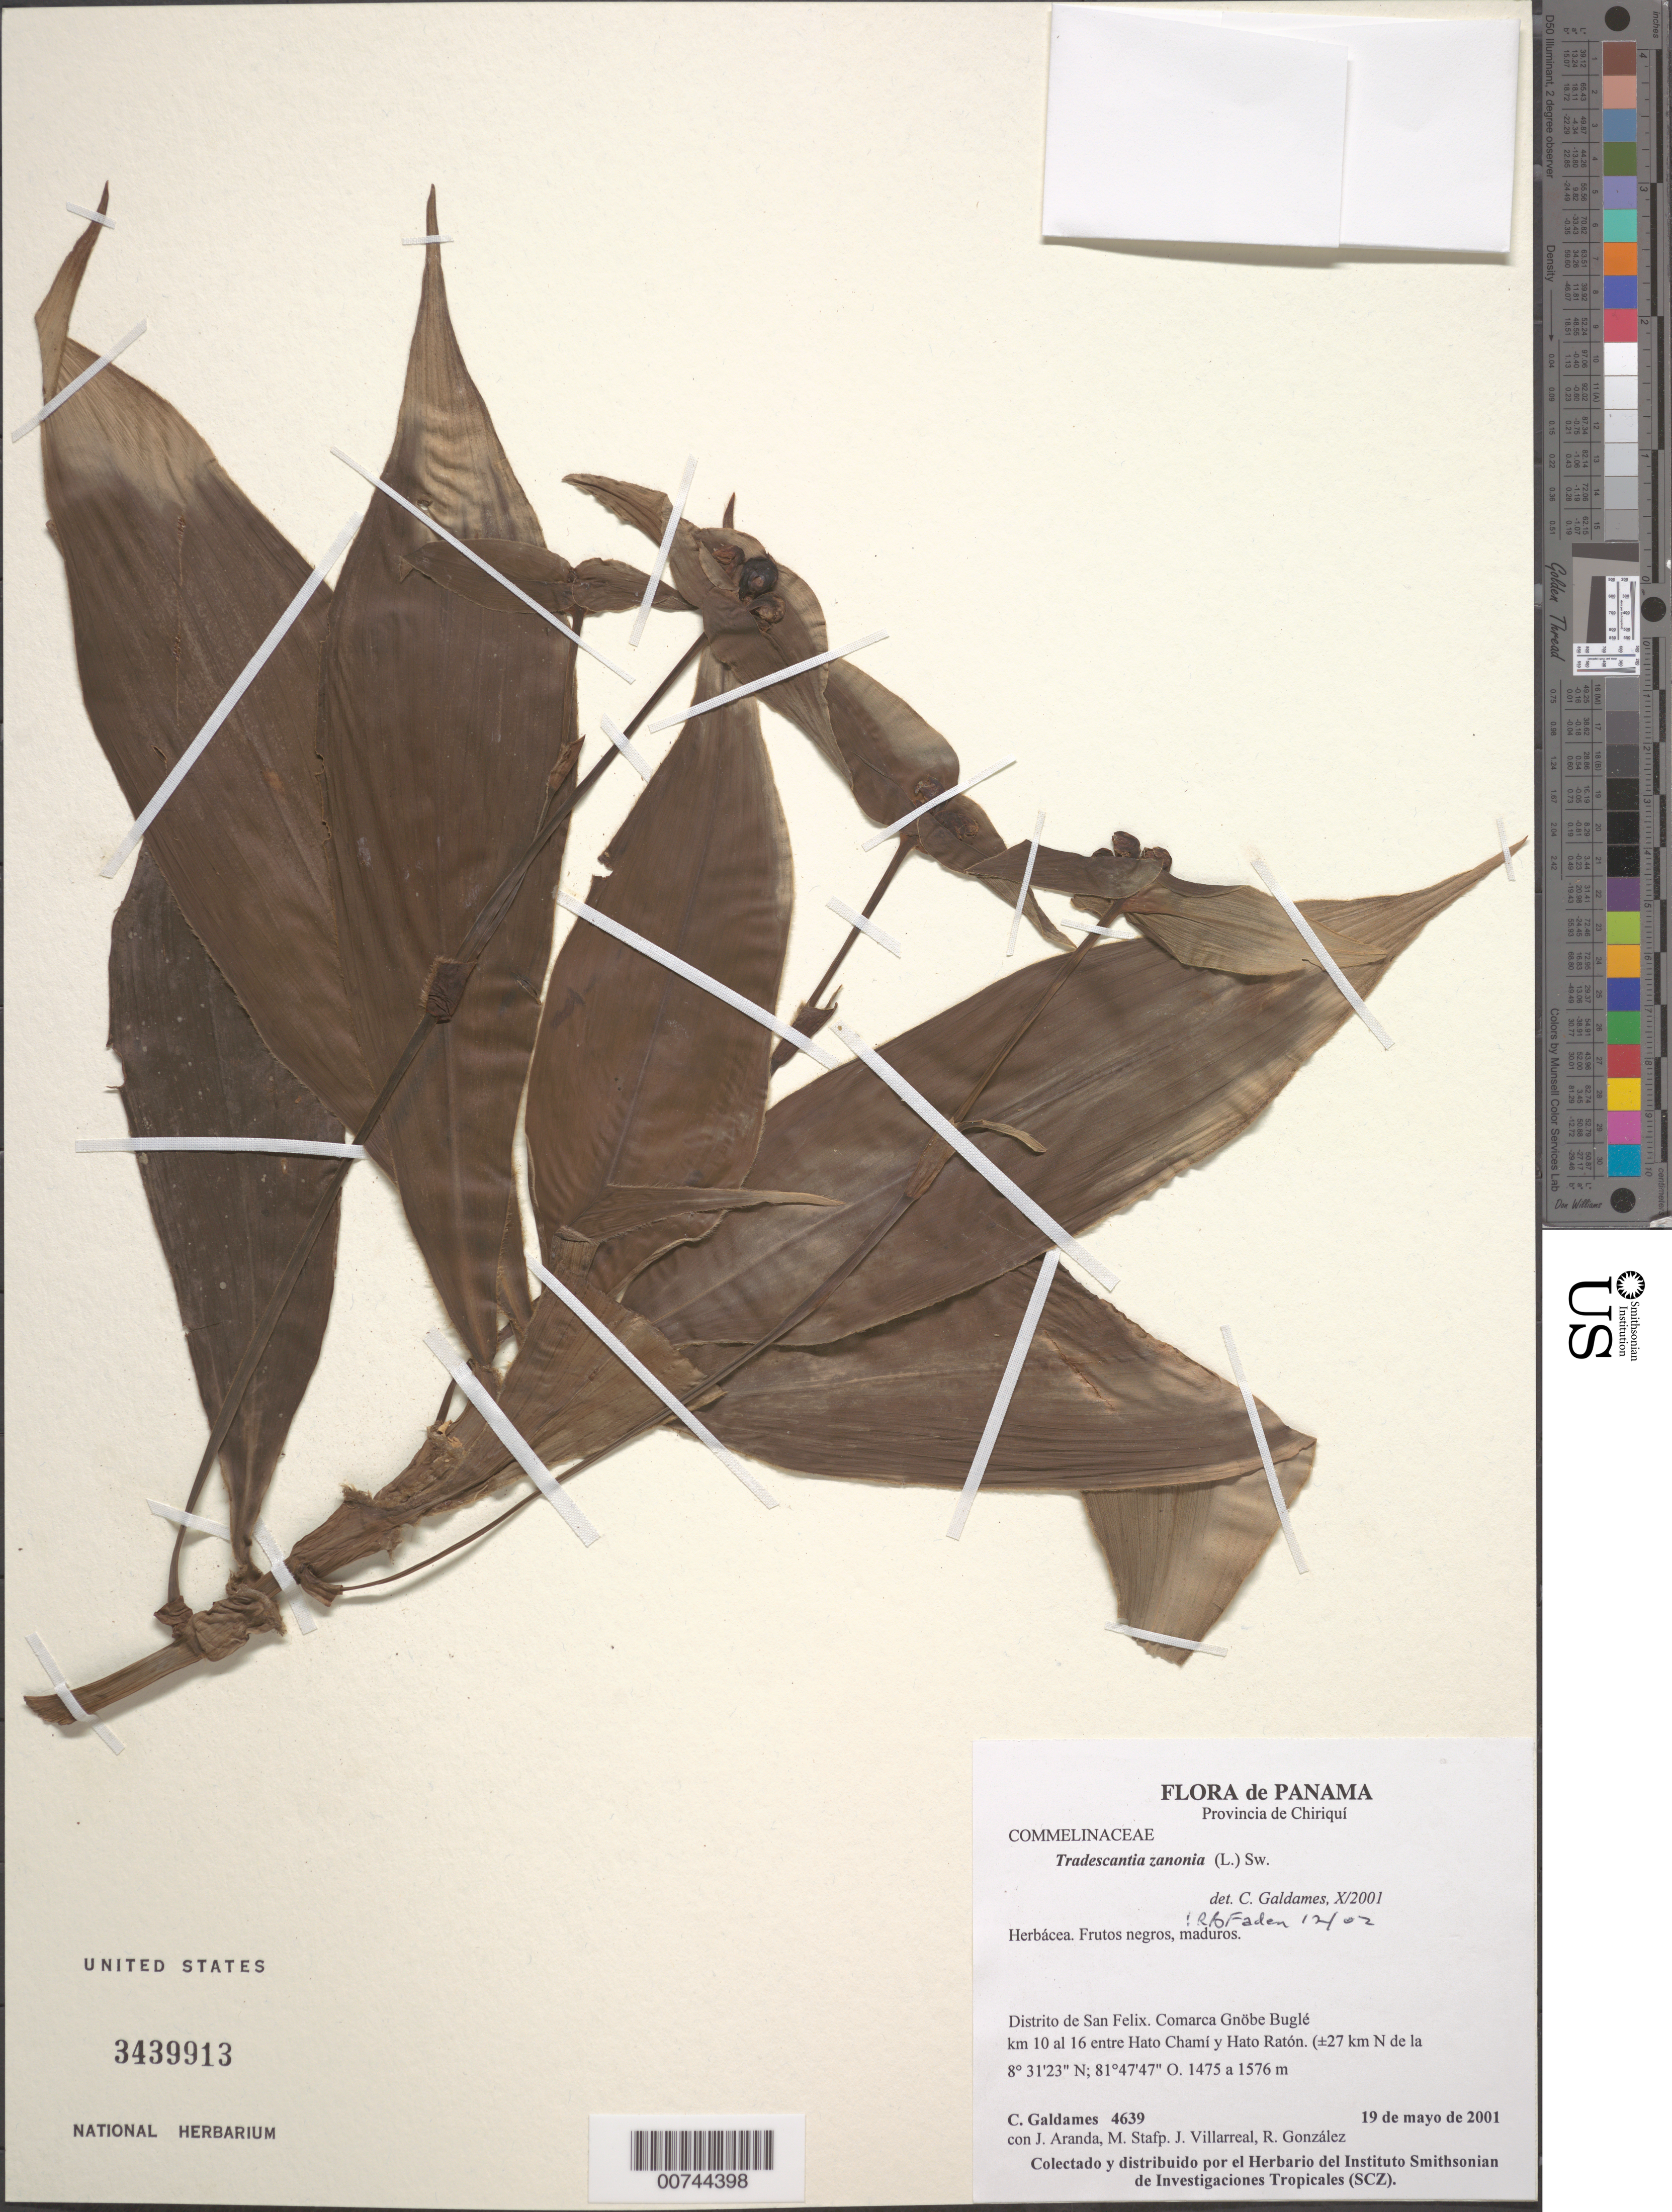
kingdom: Plantae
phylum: Tracheophyta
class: Liliopsida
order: Commelinales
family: Commelinaceae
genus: Tradescantia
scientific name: Tradescantia zanonia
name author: (L.) Sw.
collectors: C. Galdames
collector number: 4639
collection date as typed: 19 May 2001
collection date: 2001-05-19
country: Panama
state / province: Chiriquí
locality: Comarca Gnobe Bugle, between Hato Chami and Hato Raton.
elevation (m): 1576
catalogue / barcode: US 3439913